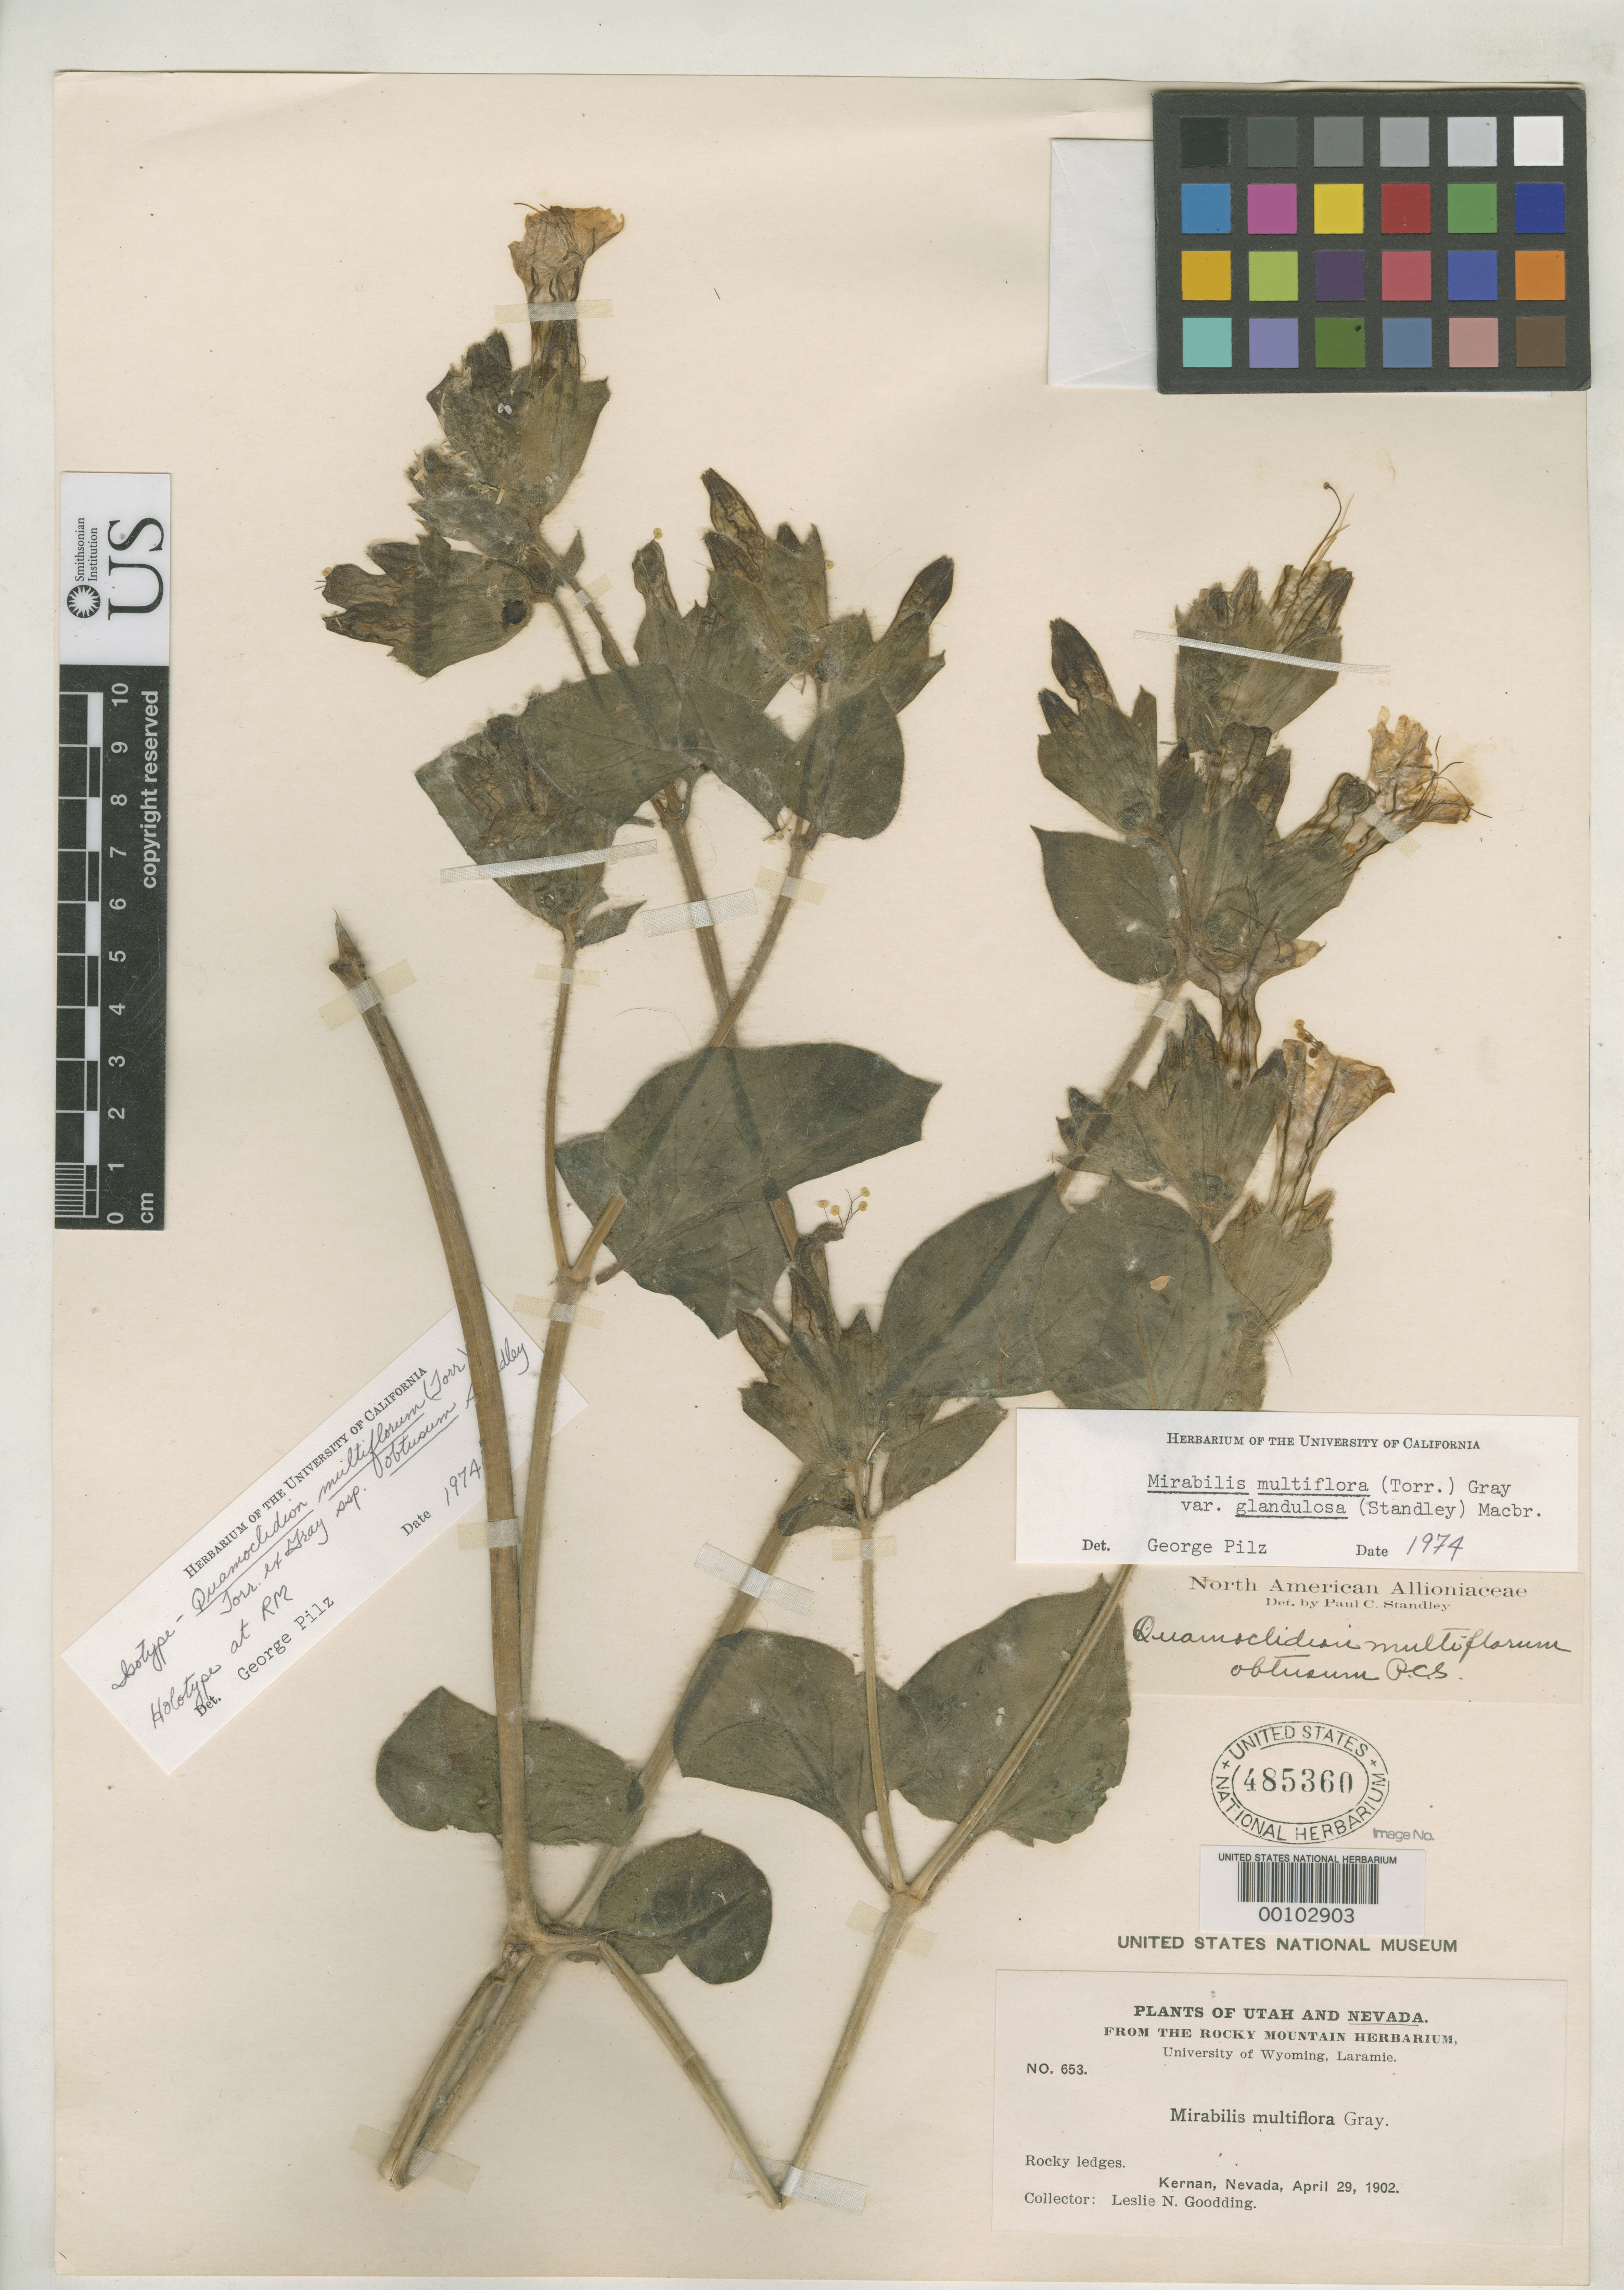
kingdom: Plantae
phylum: Tracheophyta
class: Magnoliopsida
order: Caryophyllales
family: Nyctaginaceae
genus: Quamoclidion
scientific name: Quamoclidion multiflorum subsp. obtusum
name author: Standl.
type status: Holotype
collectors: L. N. Goodding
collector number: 653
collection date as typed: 29 Apr 1909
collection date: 1909-04-29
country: United States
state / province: Nevada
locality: Kernan.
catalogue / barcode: US 485360